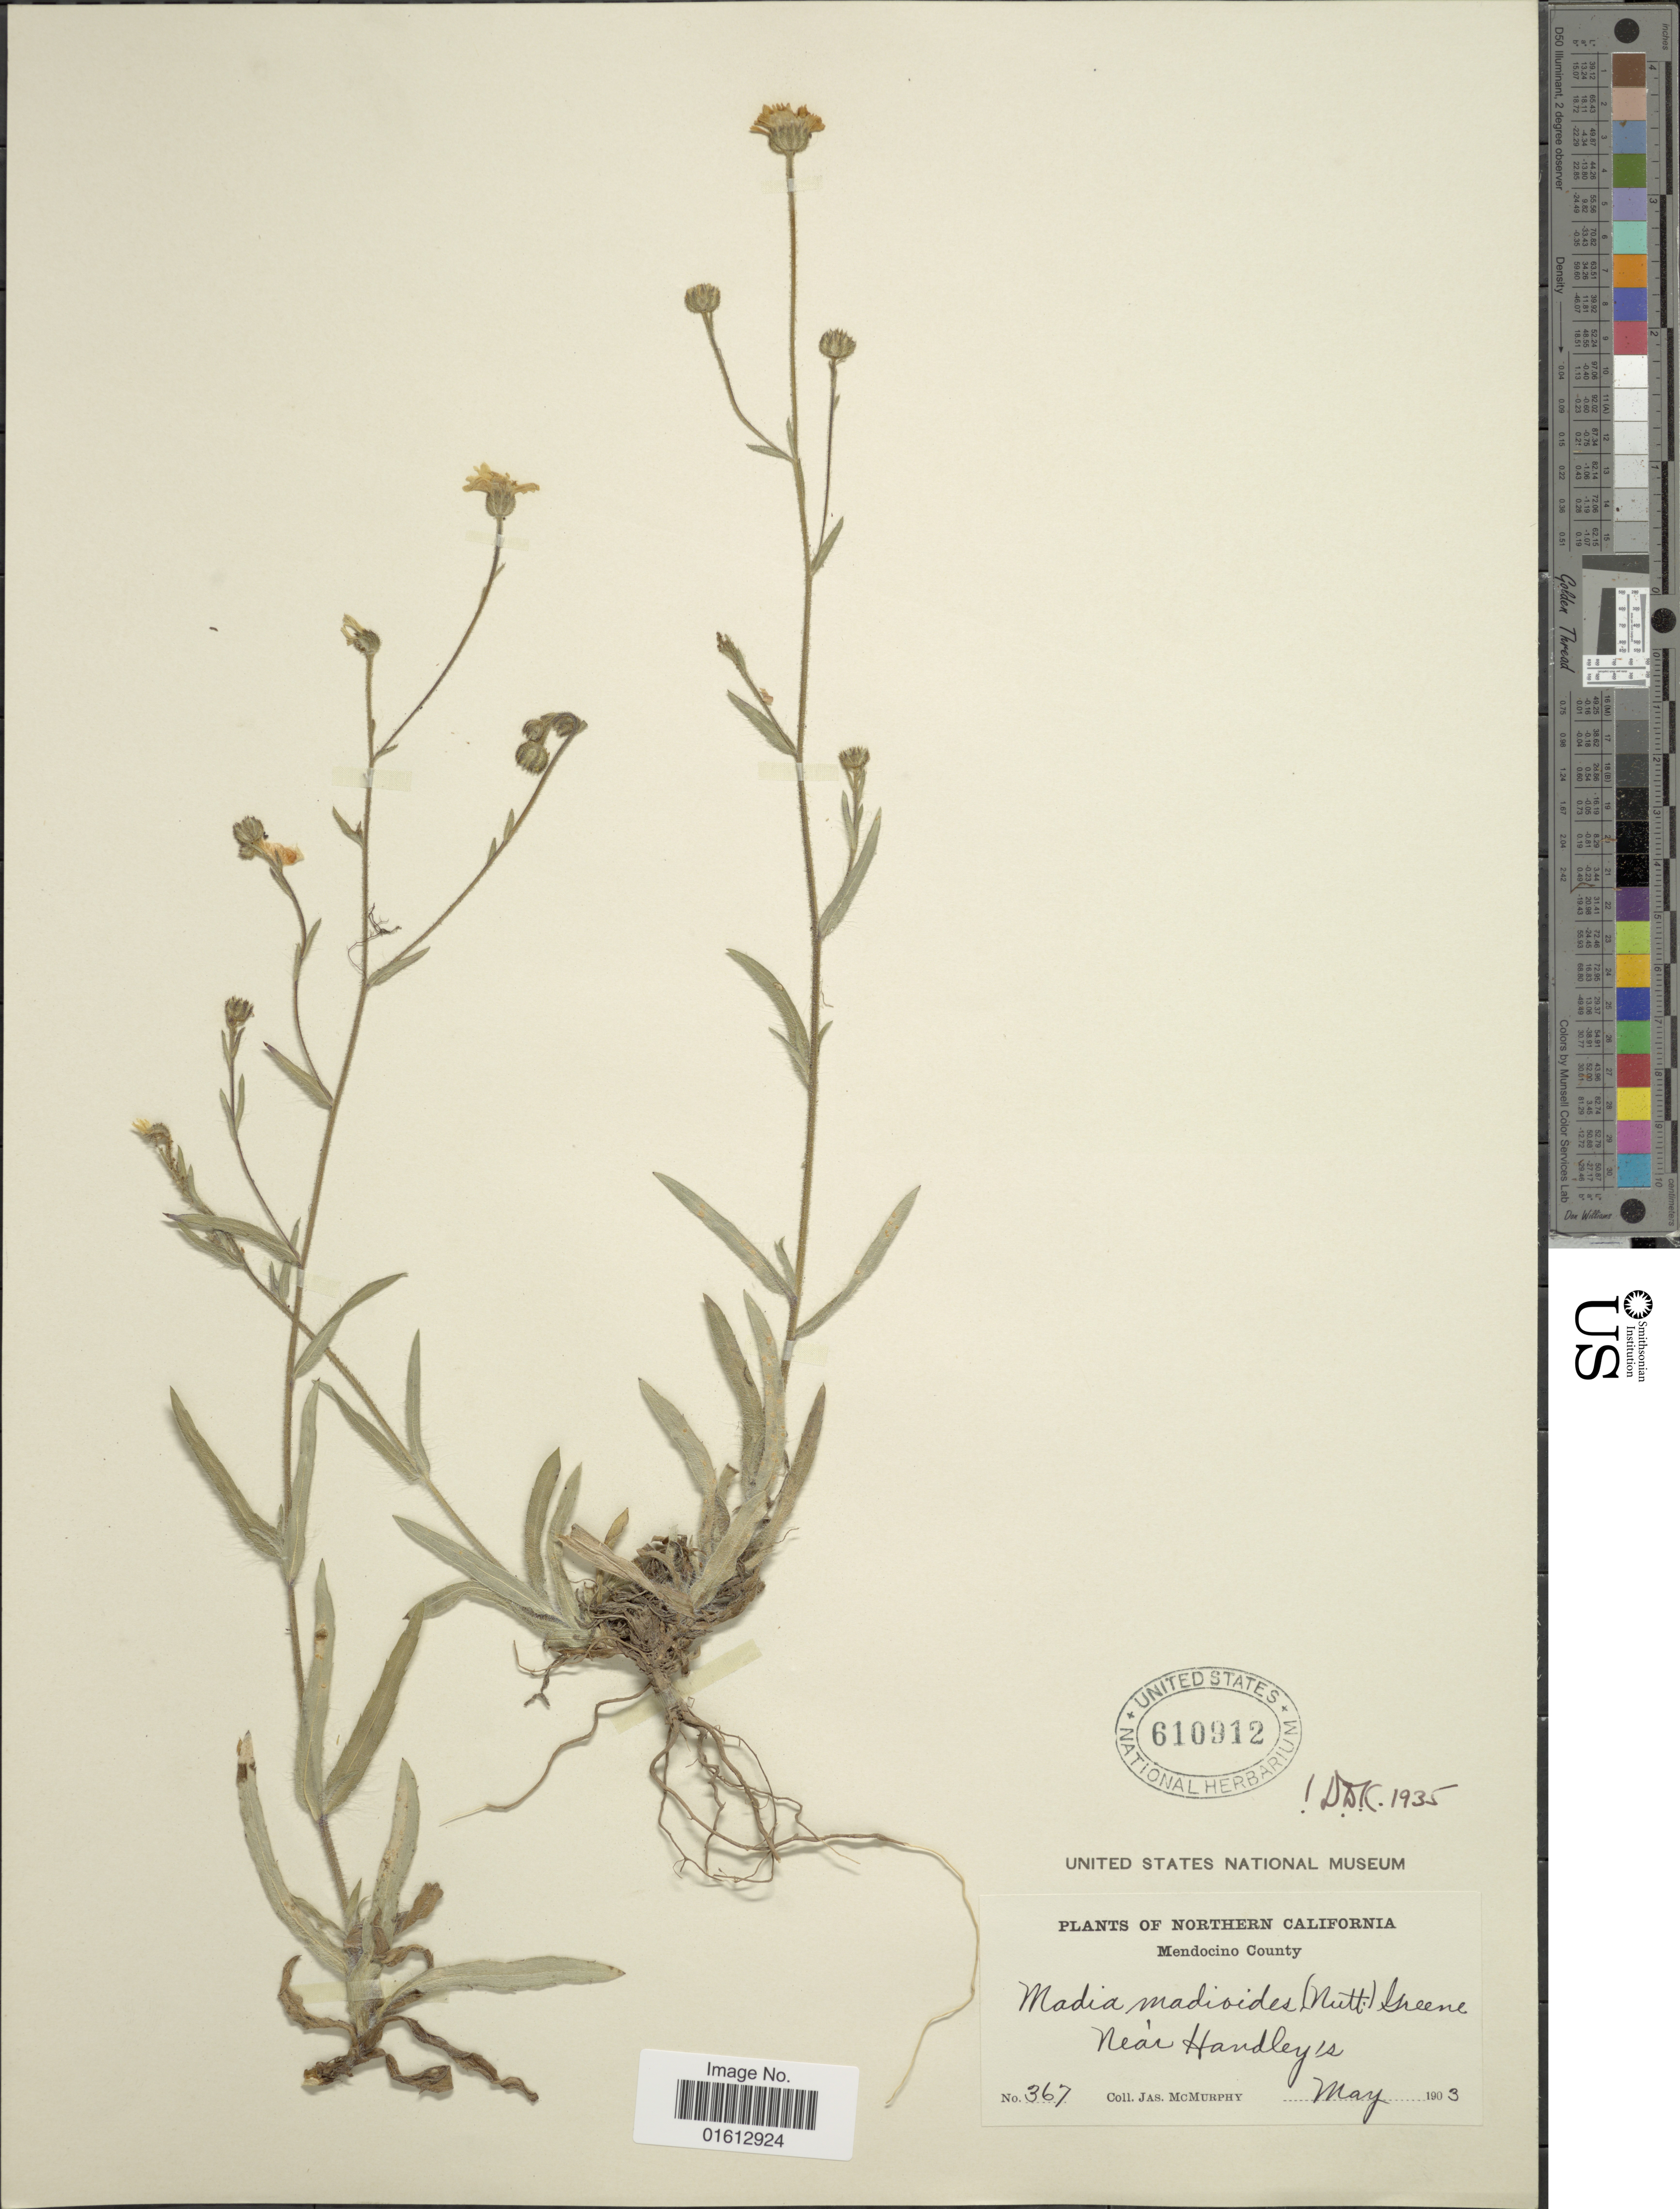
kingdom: Plantae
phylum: Tracheophyta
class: Magnoliopsida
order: Asterales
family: Asteraceae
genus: Madia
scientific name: Madia madioides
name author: (Nutt.) Greene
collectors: J. McMurphy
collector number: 367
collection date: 1903-05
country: United States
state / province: California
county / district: Mendocino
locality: near Handley's.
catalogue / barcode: US 610912